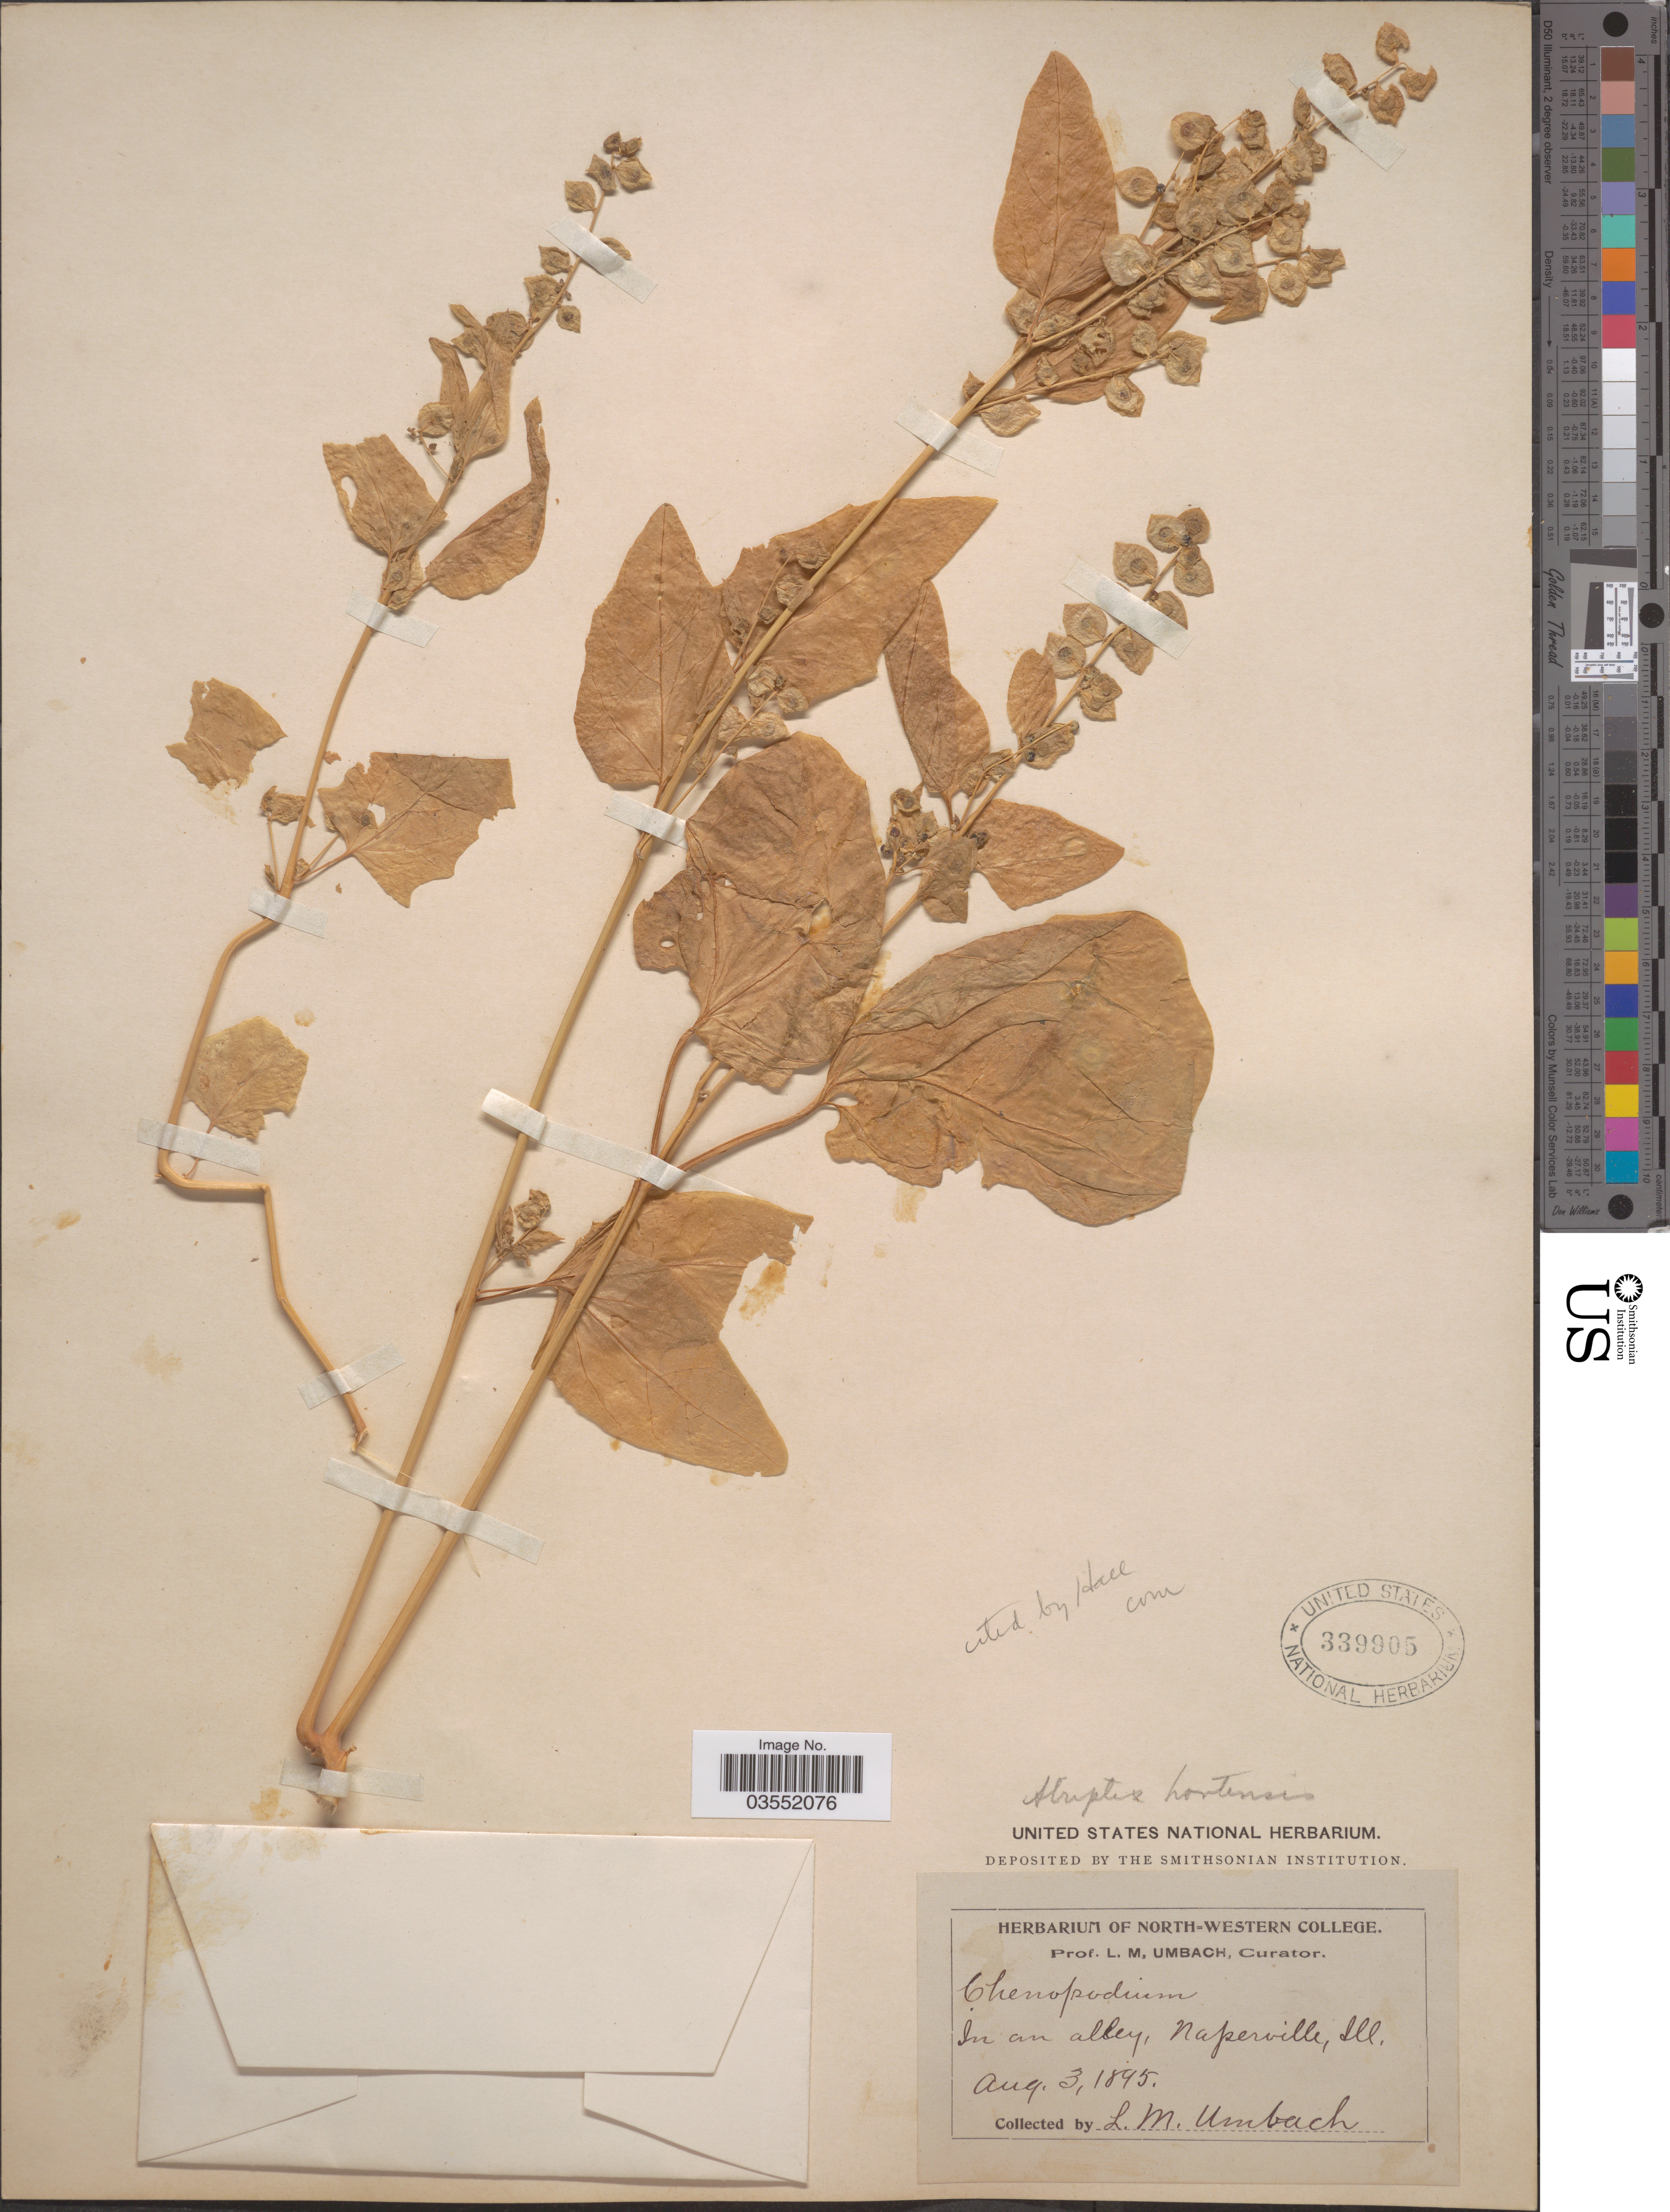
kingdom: Plantae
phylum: Tracheophyta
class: Magnoliopsida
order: Caryophyllales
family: Amaranthaceae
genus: Atriplex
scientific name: Atriplex hortensis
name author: L.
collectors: L. M. Umbach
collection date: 1895-08-03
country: United States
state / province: Illinois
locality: In an alley, Naperville.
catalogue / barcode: US 339905